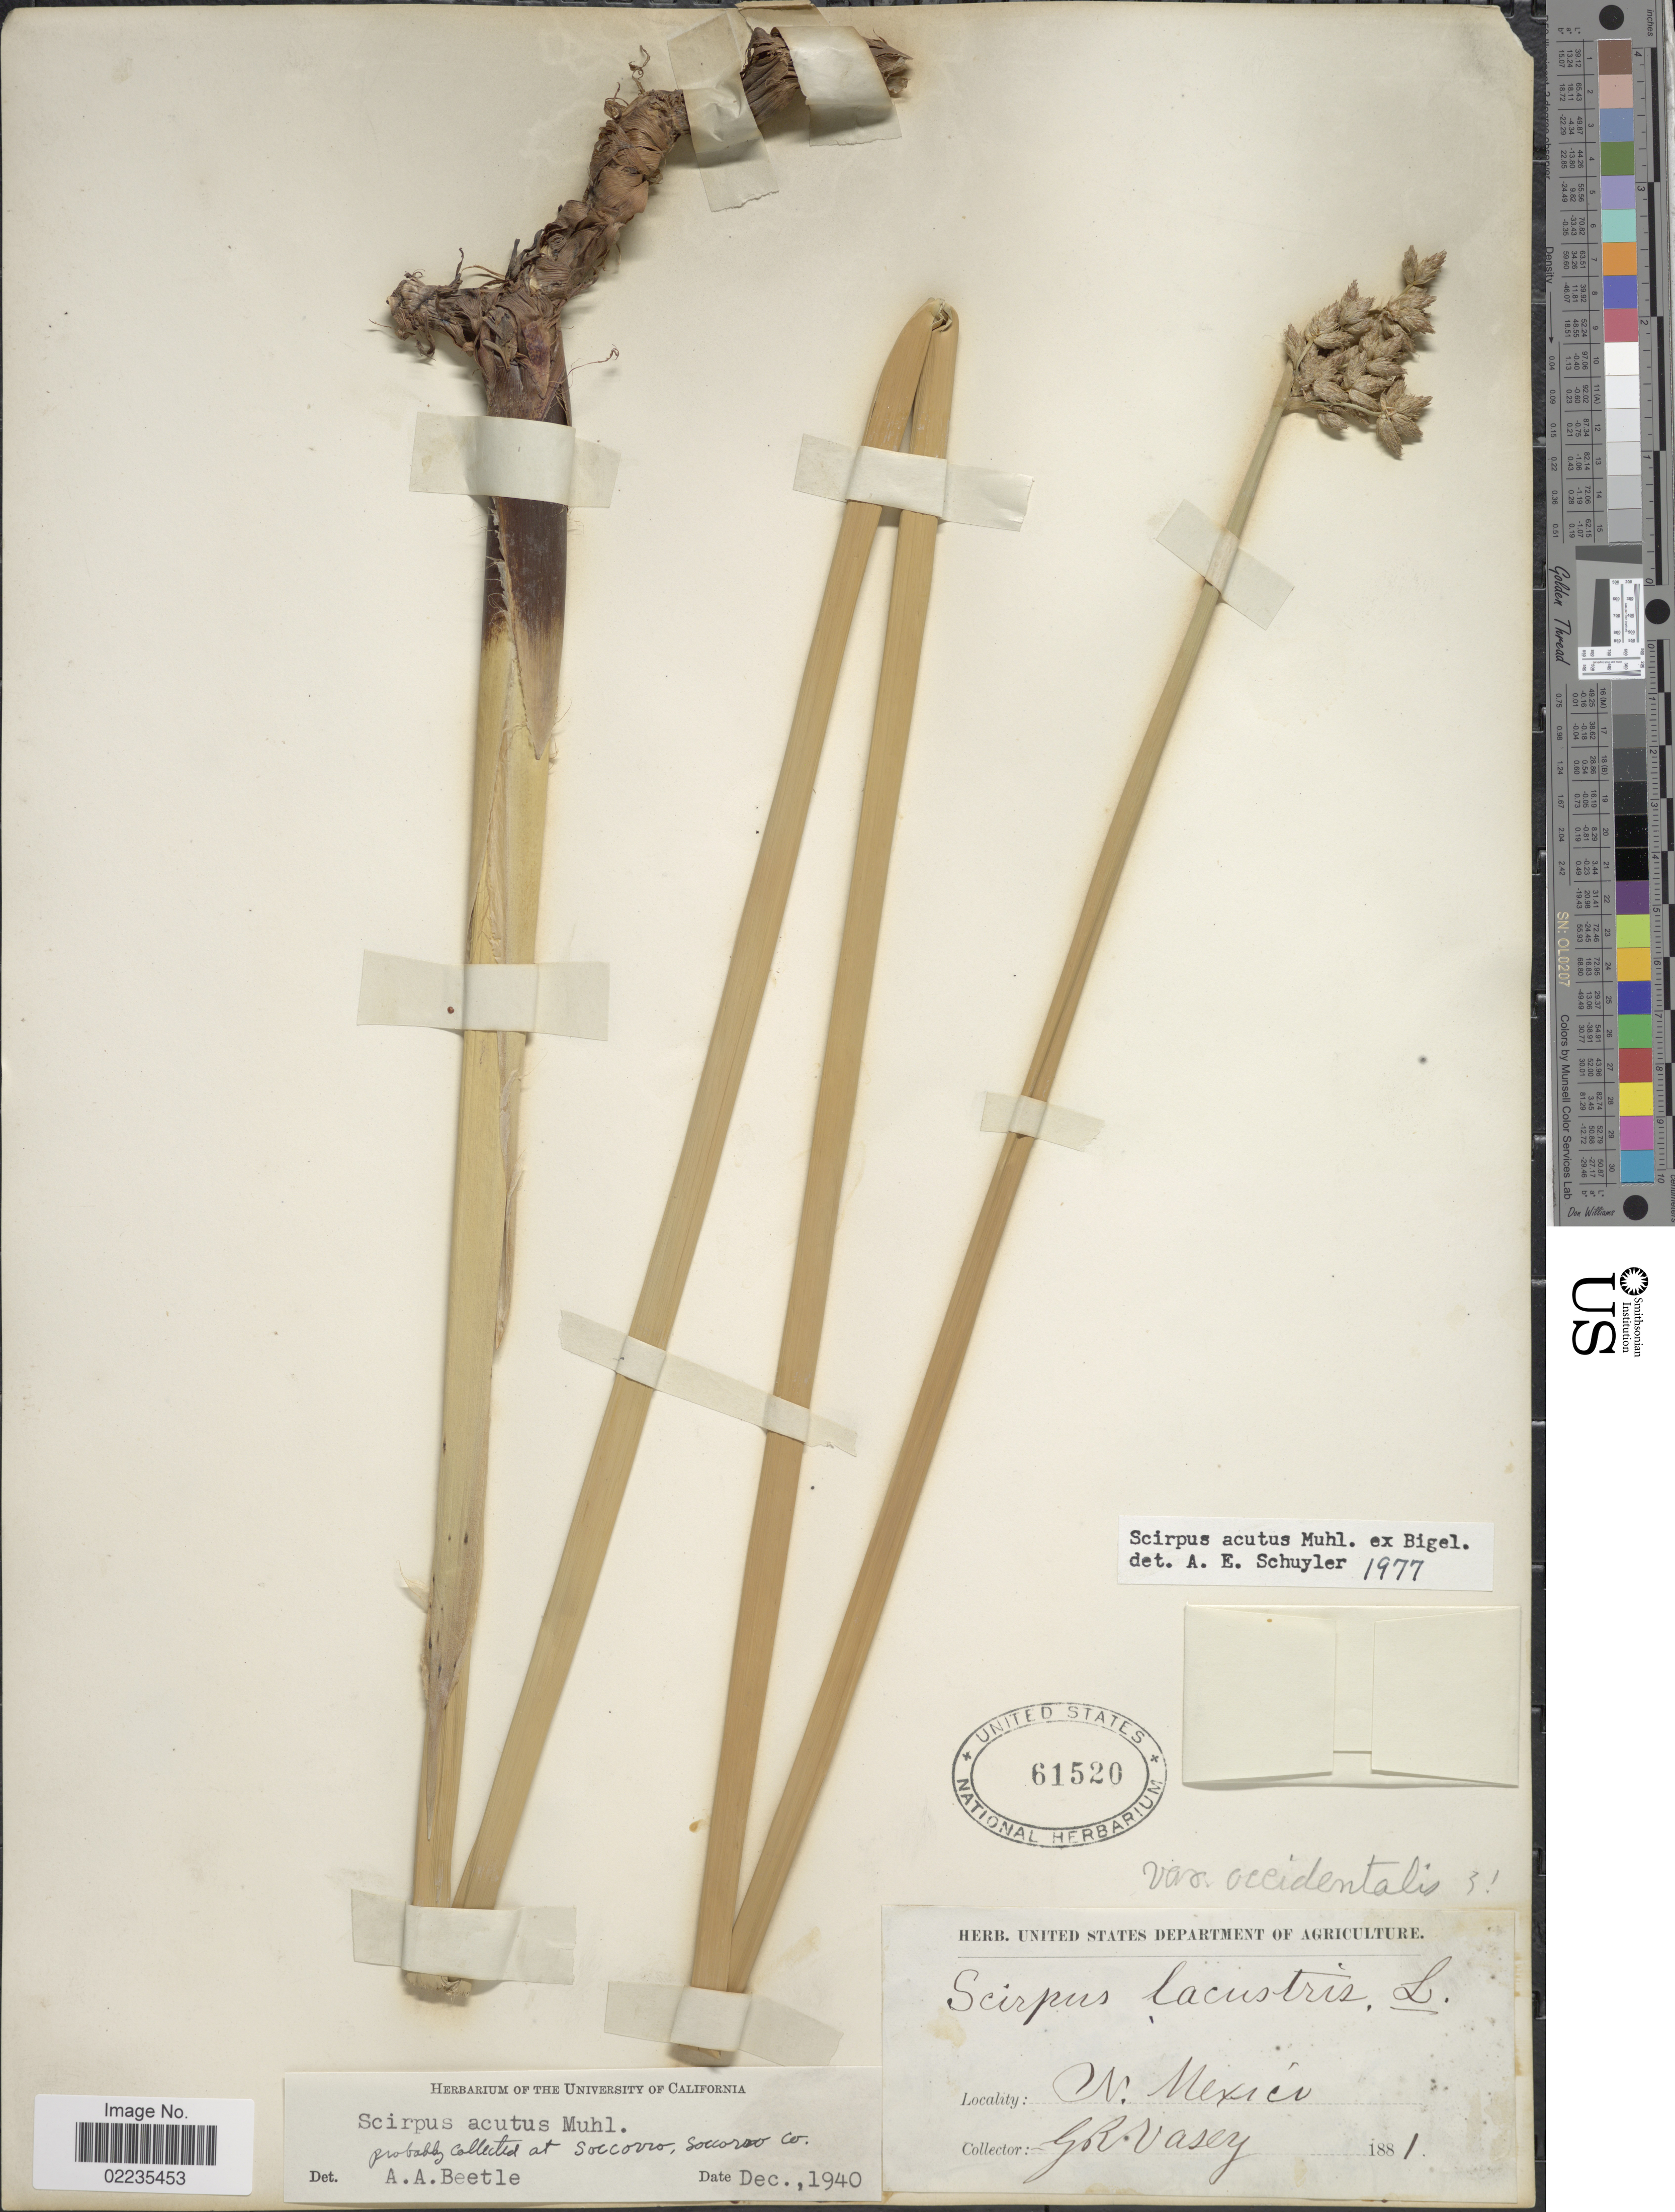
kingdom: Plantae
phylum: Tracheophyta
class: Liliopsida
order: Poales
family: Cyperaceae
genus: Schoenoplectus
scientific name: Schoenoplectus acutus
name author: (Muhl. ex Bigelow) Á. Löve & D. Löve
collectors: G. R. Vasey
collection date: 1881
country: United States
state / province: New Mexico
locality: Soccorro, Soccorro Co.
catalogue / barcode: US 61520